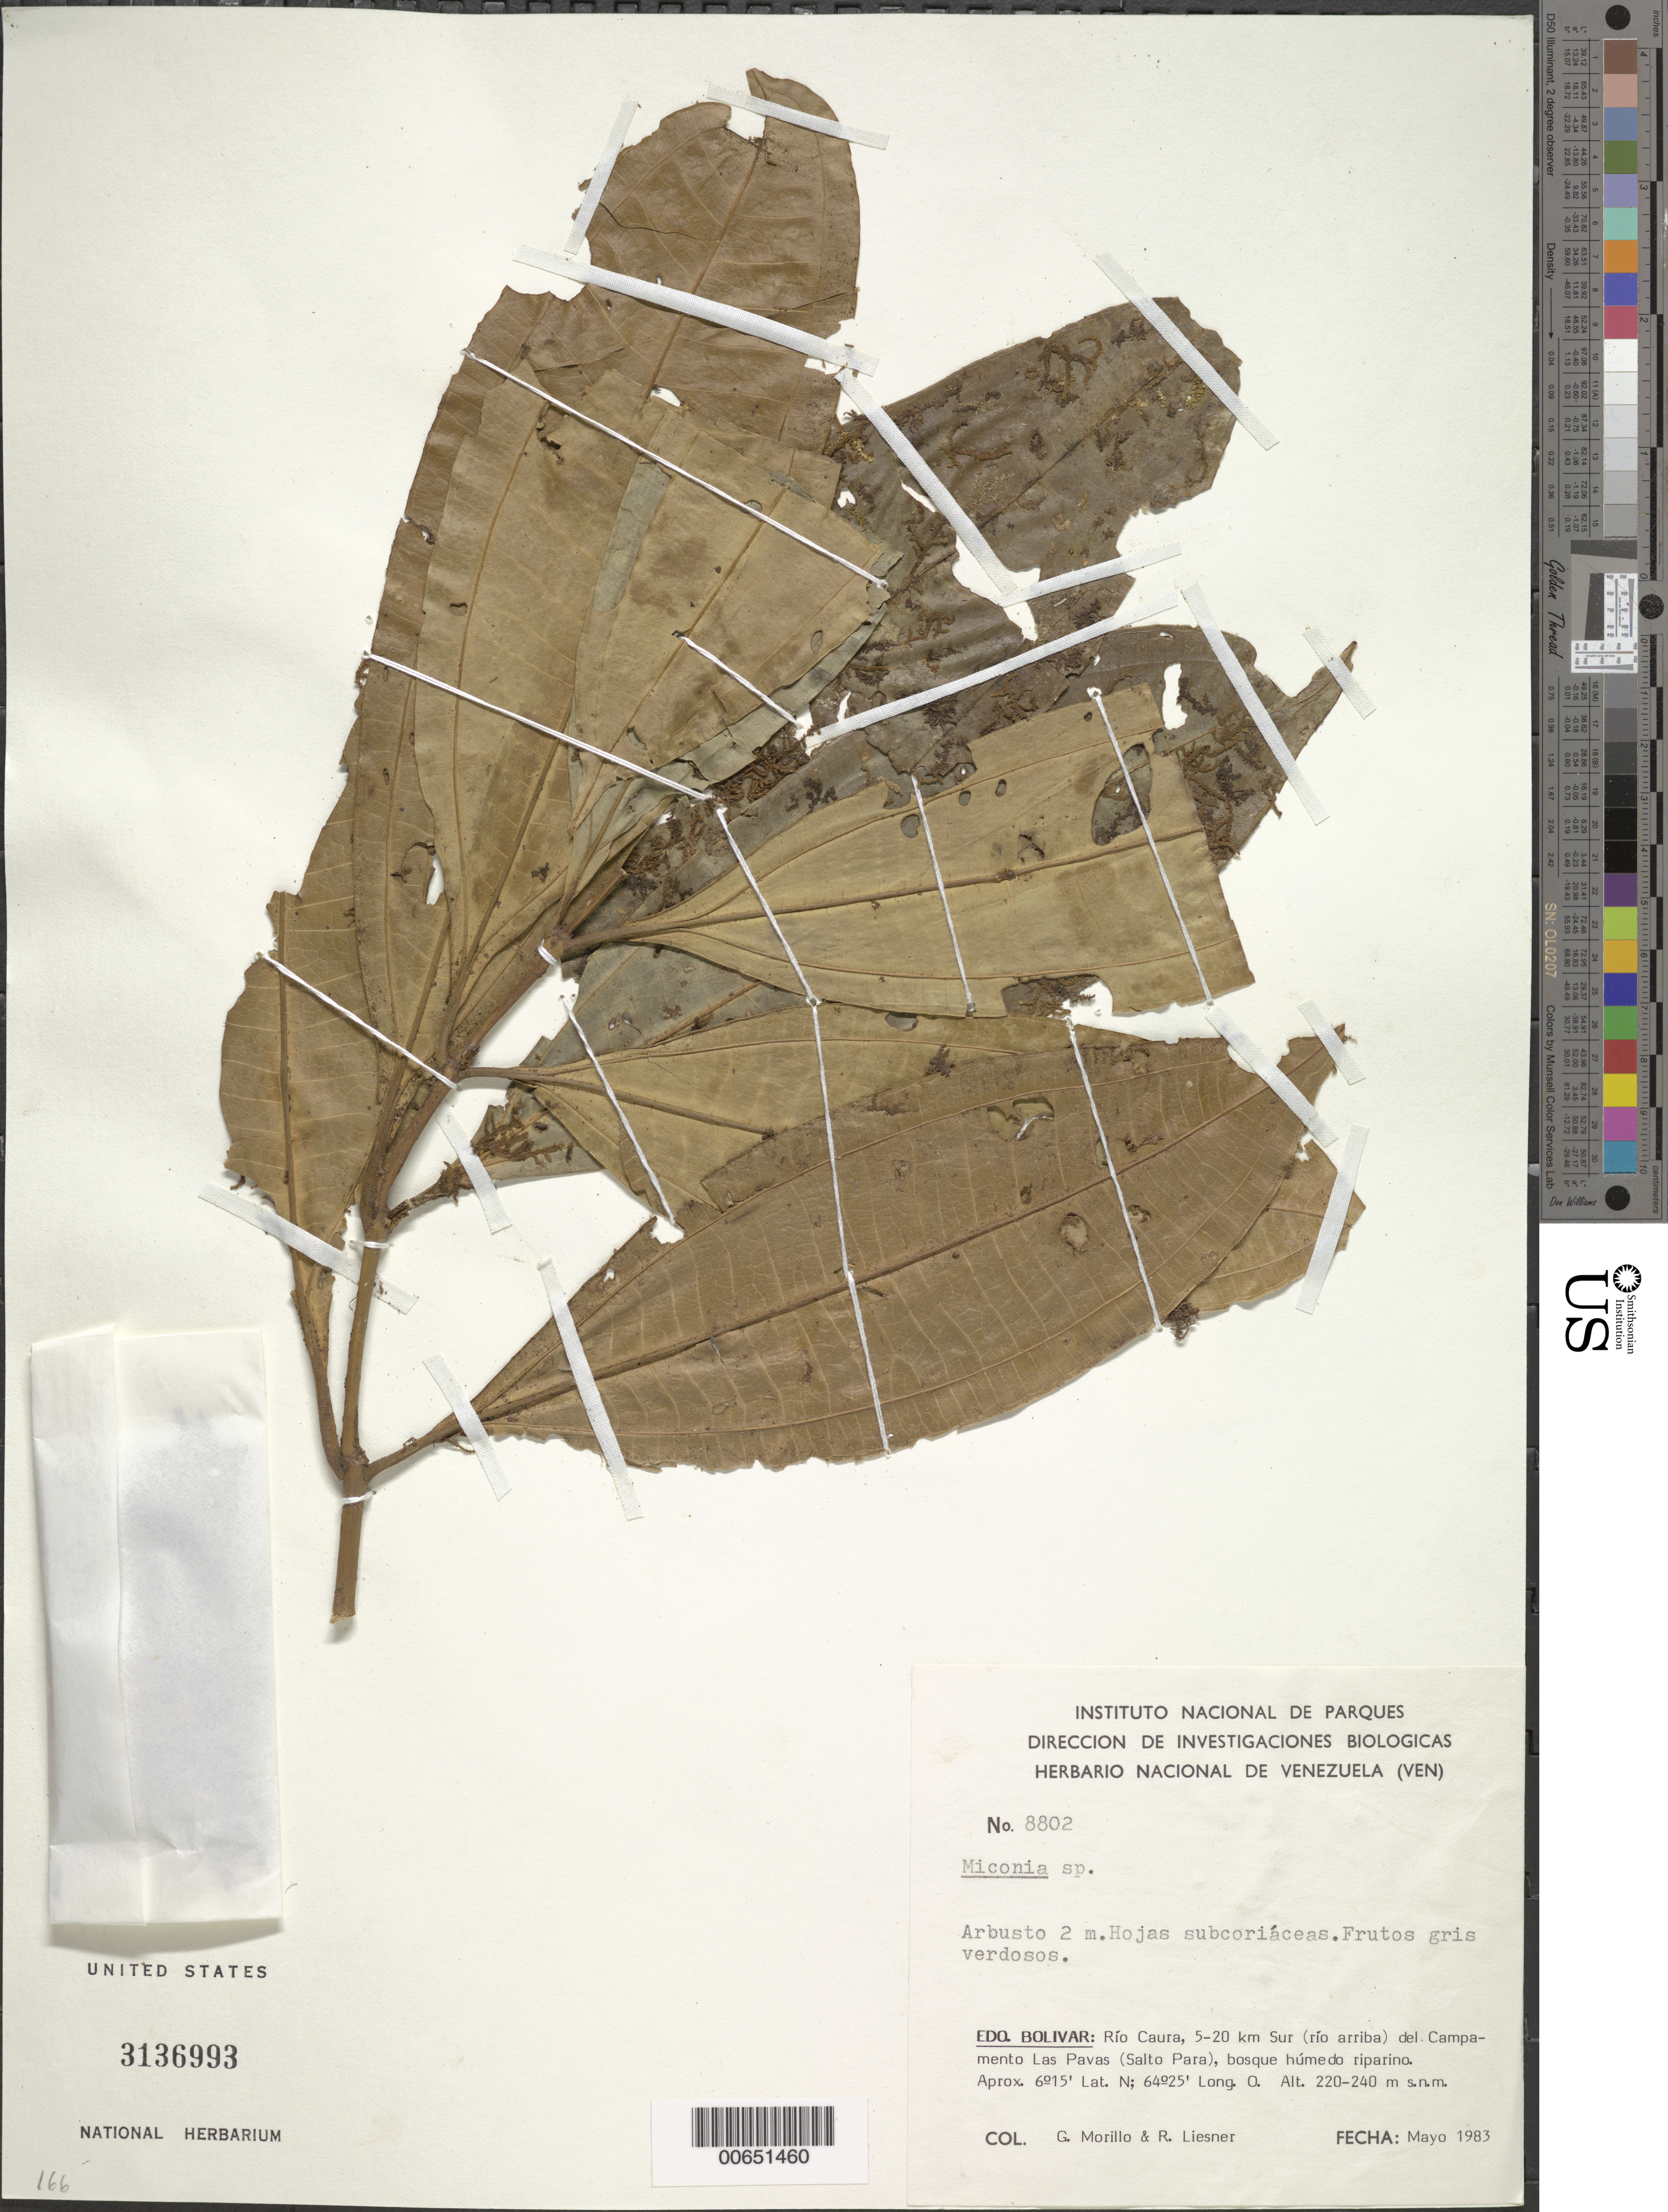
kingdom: Plantae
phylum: Tracheophyta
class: Magnoliopsida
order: Myrtales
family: Melastomataceae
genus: Miconia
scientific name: Miconia sp.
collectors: G. Morillo & R. L. Liesner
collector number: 8802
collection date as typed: May-82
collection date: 1982-05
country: Venezuela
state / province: Bolívar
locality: Río Caura, 5-20 km Sur (río arriba) del Campamento Las Pavas (Salto Para)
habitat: Bosque húmedo riparino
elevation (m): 220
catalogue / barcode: US 3136993